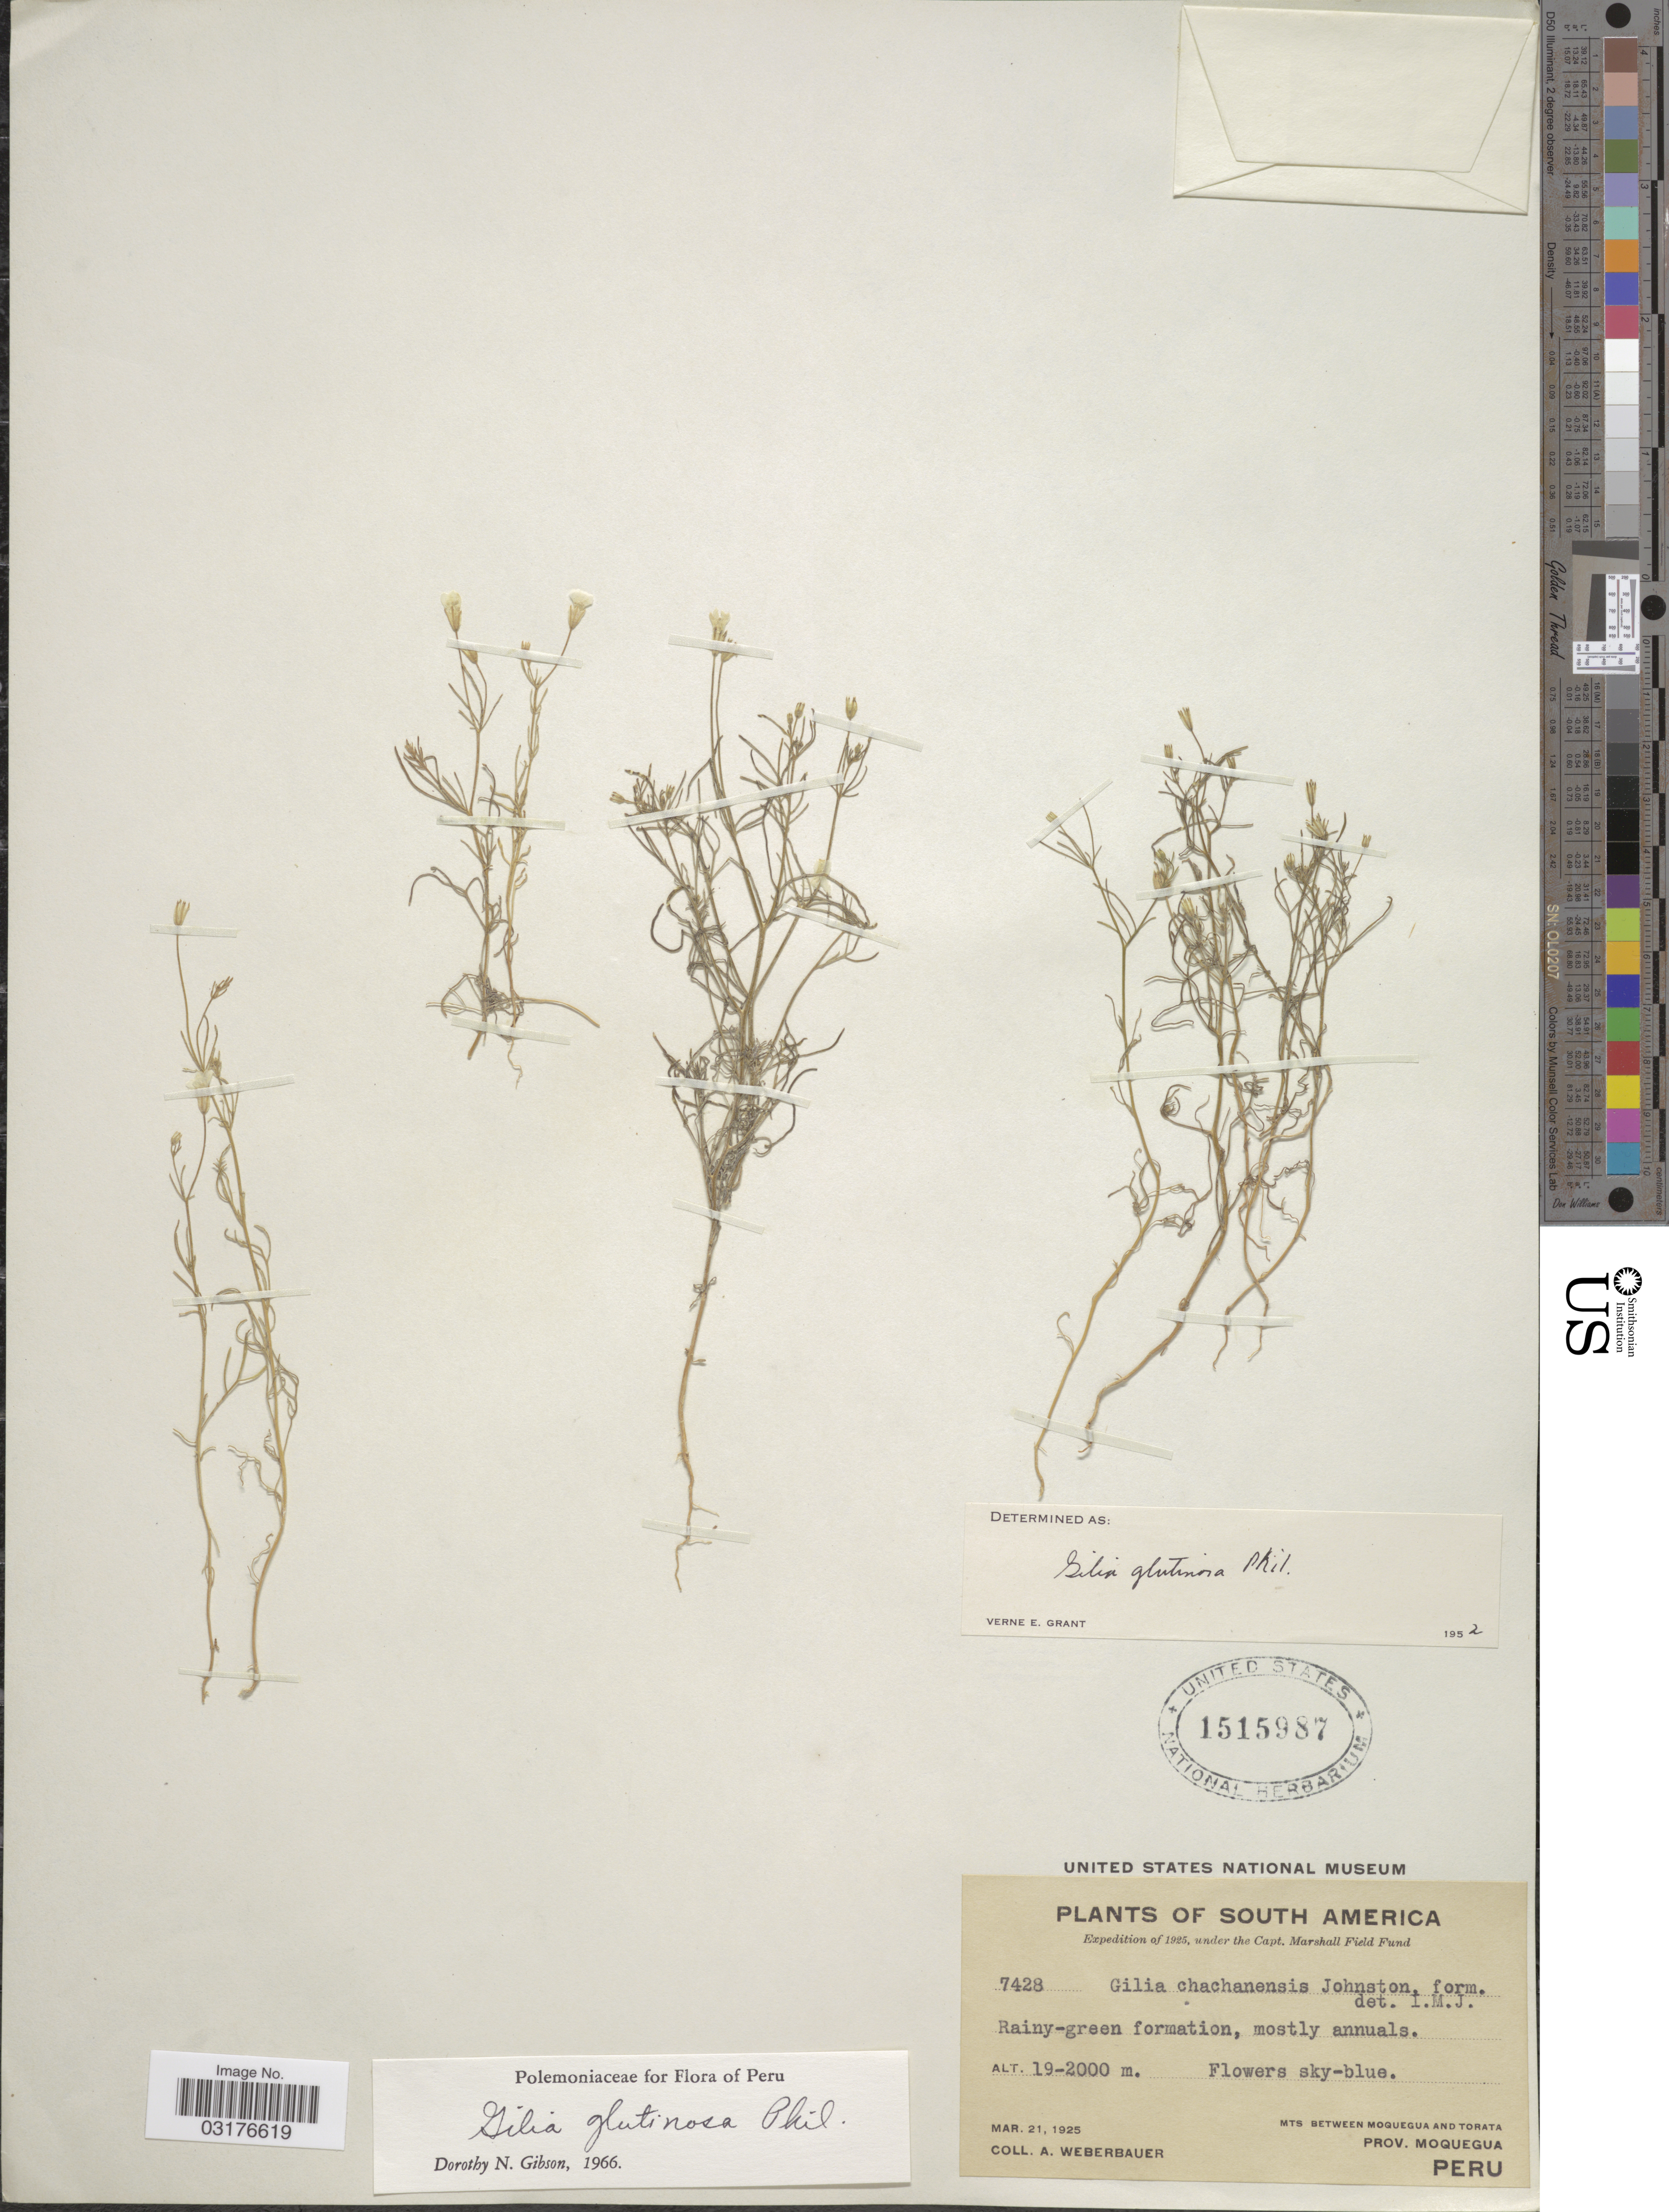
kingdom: Plantae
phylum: Tracheophyta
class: Magnoliopsida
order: Ericales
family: Polemoniaceae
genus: Dayia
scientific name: Dayia glutinosa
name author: (Phil.) J.M. Porter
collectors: A. Weberbauer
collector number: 7428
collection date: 1925-03-21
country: Peru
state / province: Moquegua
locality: Mts between Moquegua and Torata. Prov. Moquegua.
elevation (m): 1900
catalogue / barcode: US 1515987